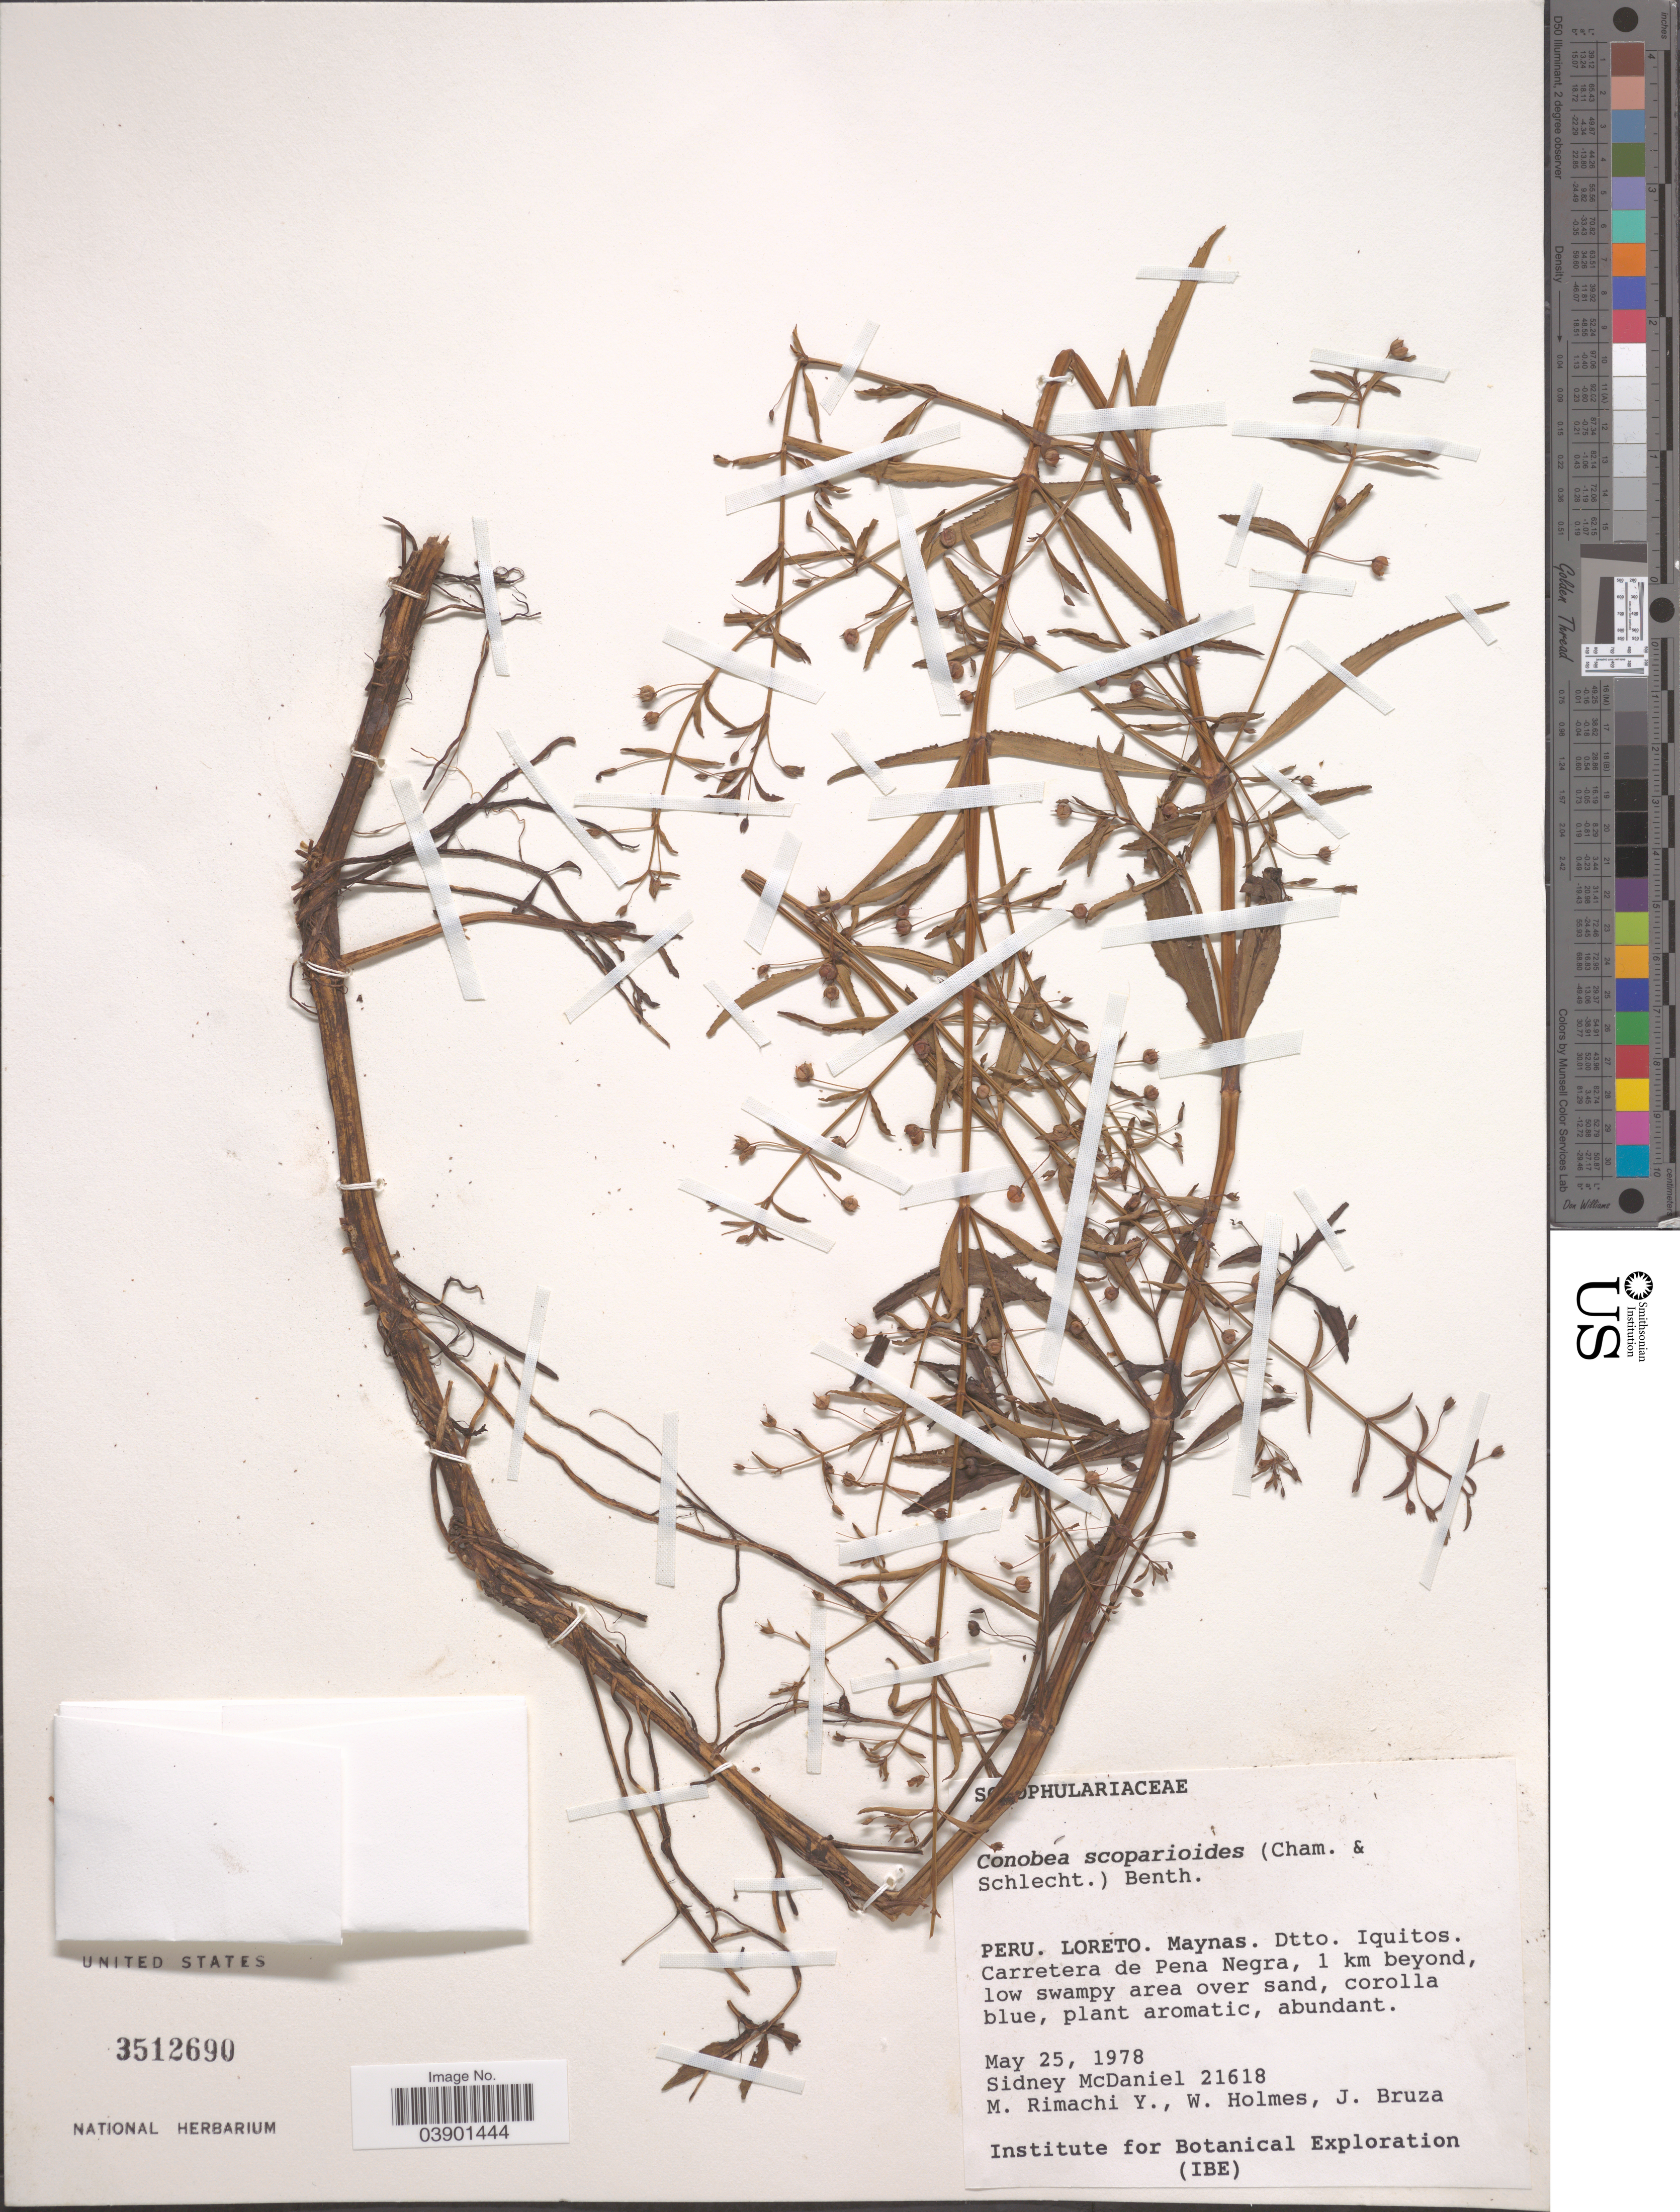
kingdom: Plantae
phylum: Tracheophyta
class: Magnoliopsida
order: Lamiales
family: Plantaginaceae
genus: Conobea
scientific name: Conobea scoparioides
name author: (Cham. & Schltdl.) Benth.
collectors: S. McDaniel, M. Rimachi Y., W. Holmes & J. Bruza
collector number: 21618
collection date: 1978-05-25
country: Peru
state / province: Loreto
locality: Maynas. Dtto. Iquitos. Carretera de Pena Negra, 1 km beyond.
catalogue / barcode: US 3512690